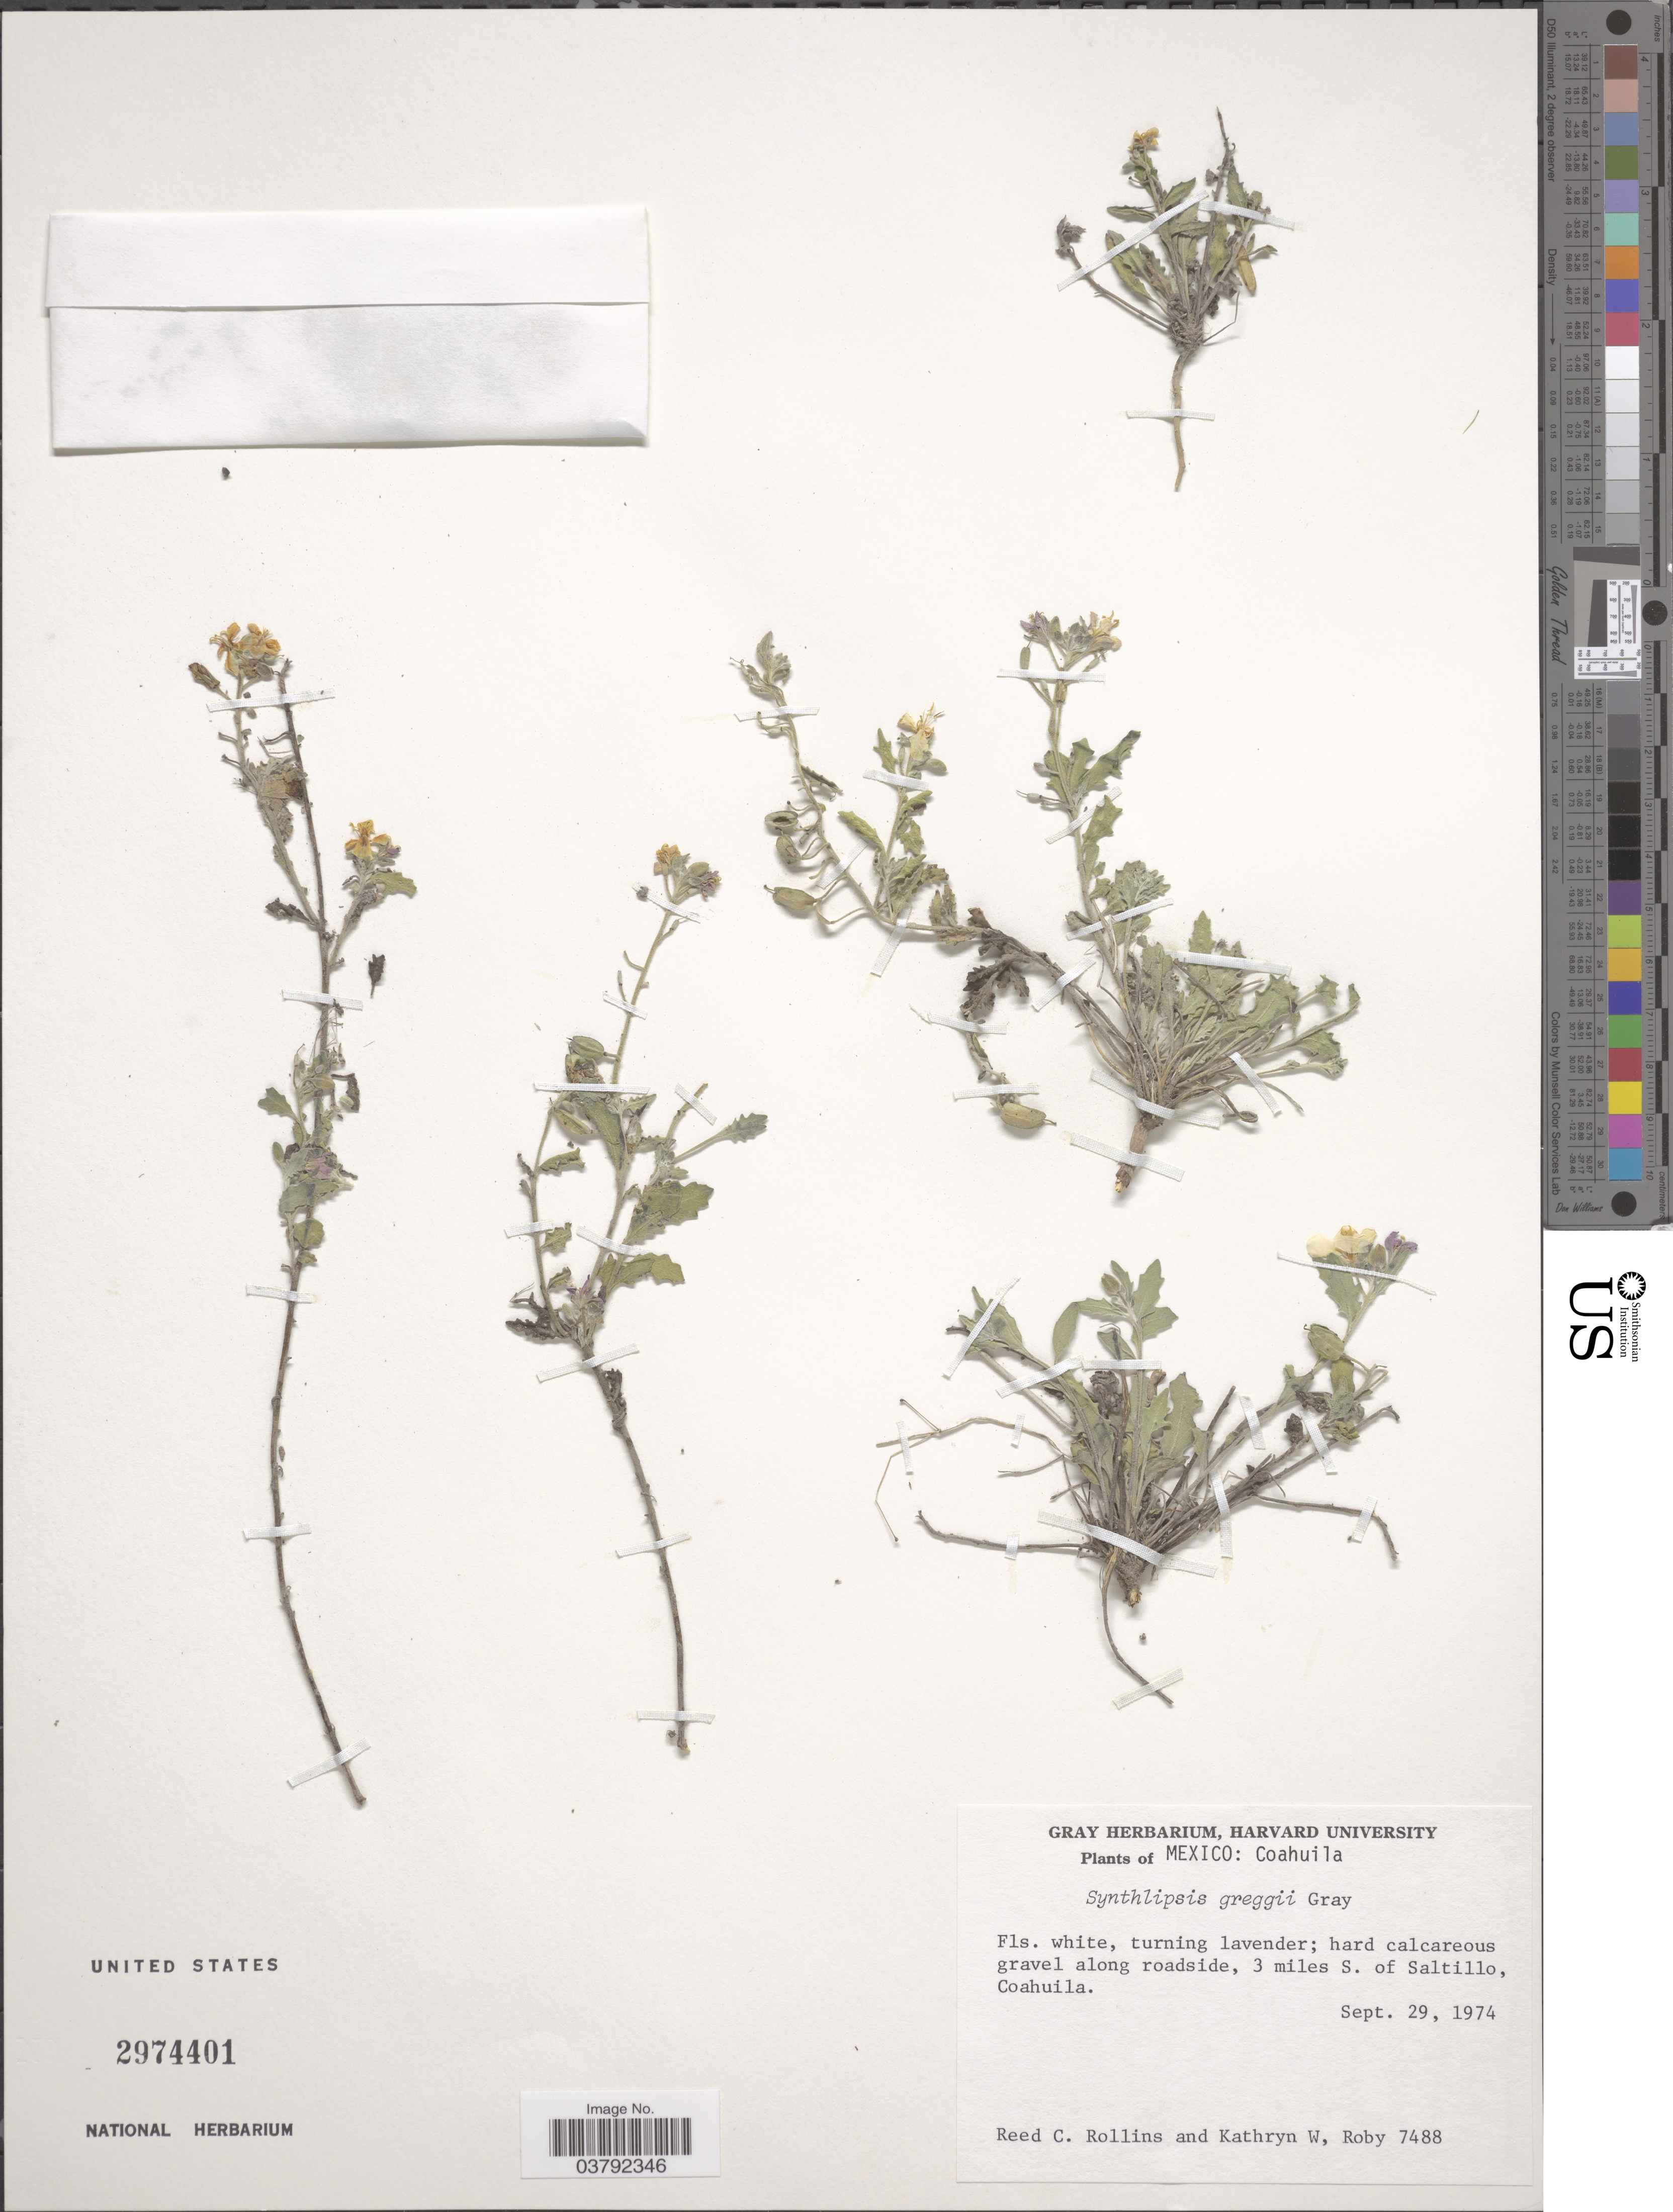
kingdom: Plantae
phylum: Tracheophyta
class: Magnoliopsida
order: Brassicales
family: Brassicaceae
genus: Synthlipsis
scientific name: Synthlipsis greggii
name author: A. Gray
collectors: R. C. Rollins & K. W. Roby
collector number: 7488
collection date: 1974-09-29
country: Mexico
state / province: Coahuila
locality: Hard calcareous gravel along roadside, 3 miles S. of Saltillo.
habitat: gravel along roadside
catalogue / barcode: US 2974401